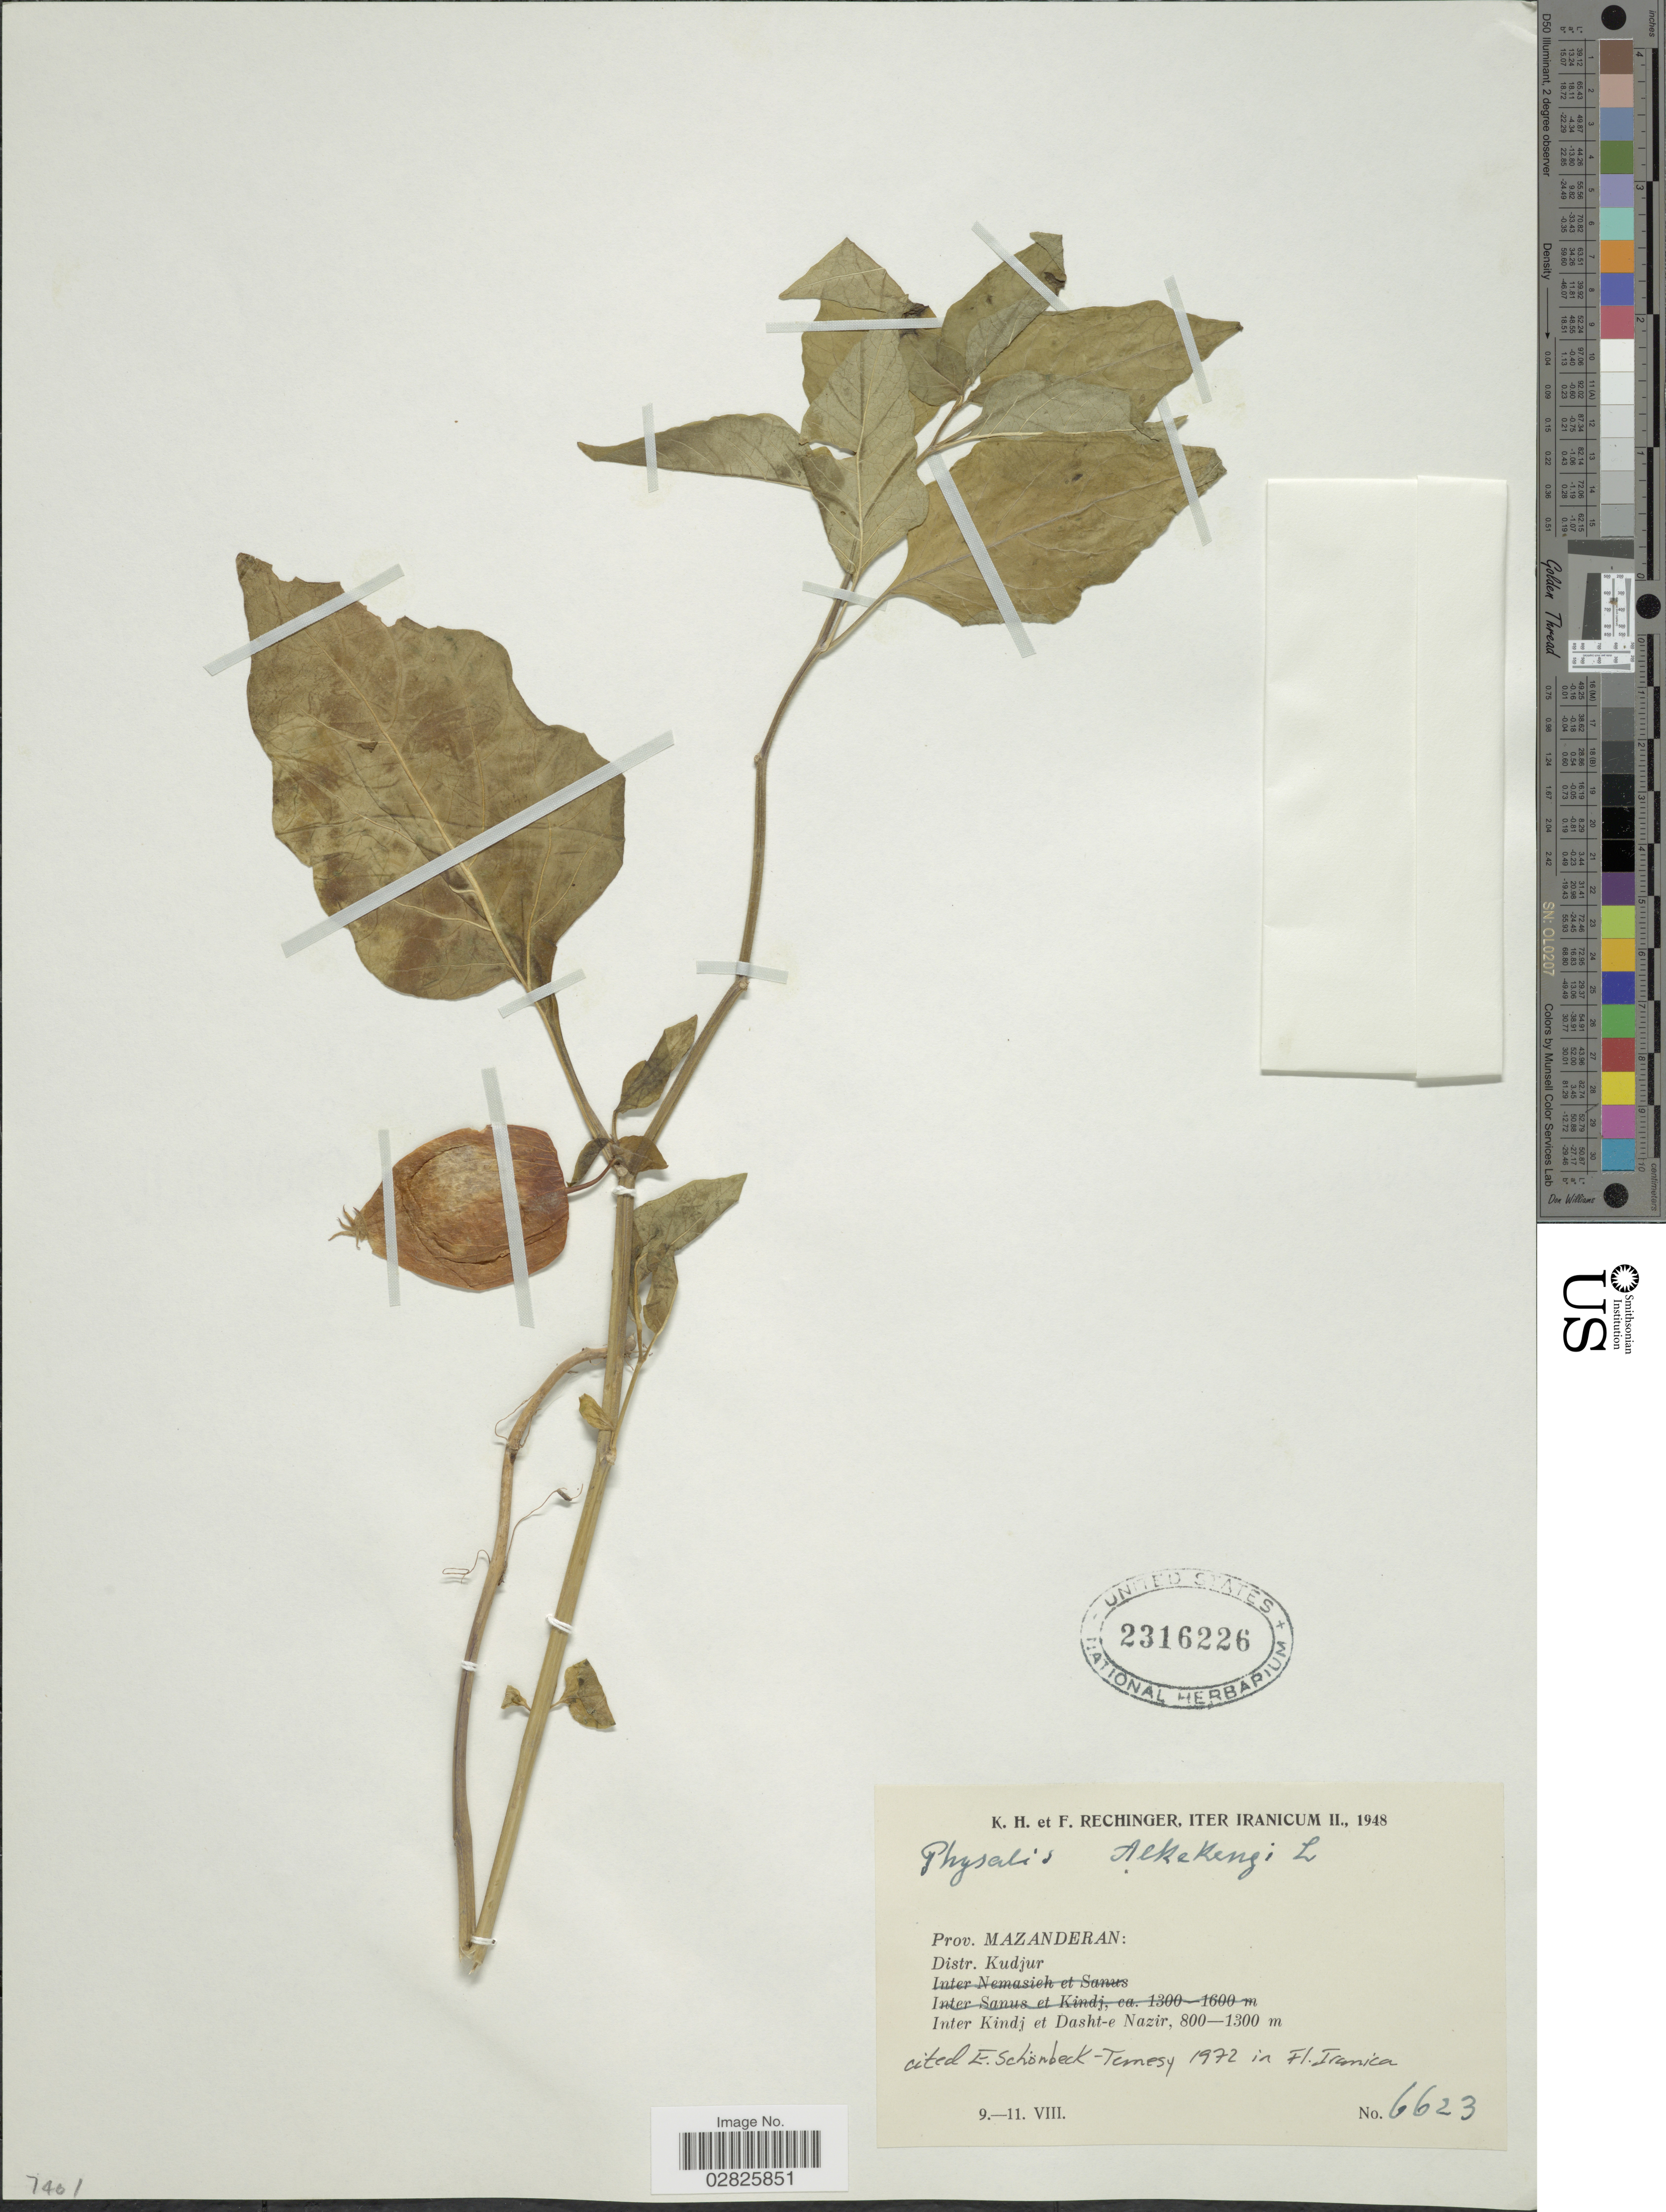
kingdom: Plantae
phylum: Tracheophyta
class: Magnoliopsida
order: Solanales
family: Solanaceae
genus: Physalis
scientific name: Physalis alkekengi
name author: L.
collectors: K. H. Rechinger & F. Rechinger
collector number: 6623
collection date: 1948-08-09/1948-08-11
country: Iran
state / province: Mazandaran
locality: Iter Iranicum II. Prov. Mazenderan: Distr. Kudjur. Inter Kindj et Dasht-e Nazir.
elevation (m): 800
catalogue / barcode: US 2316226